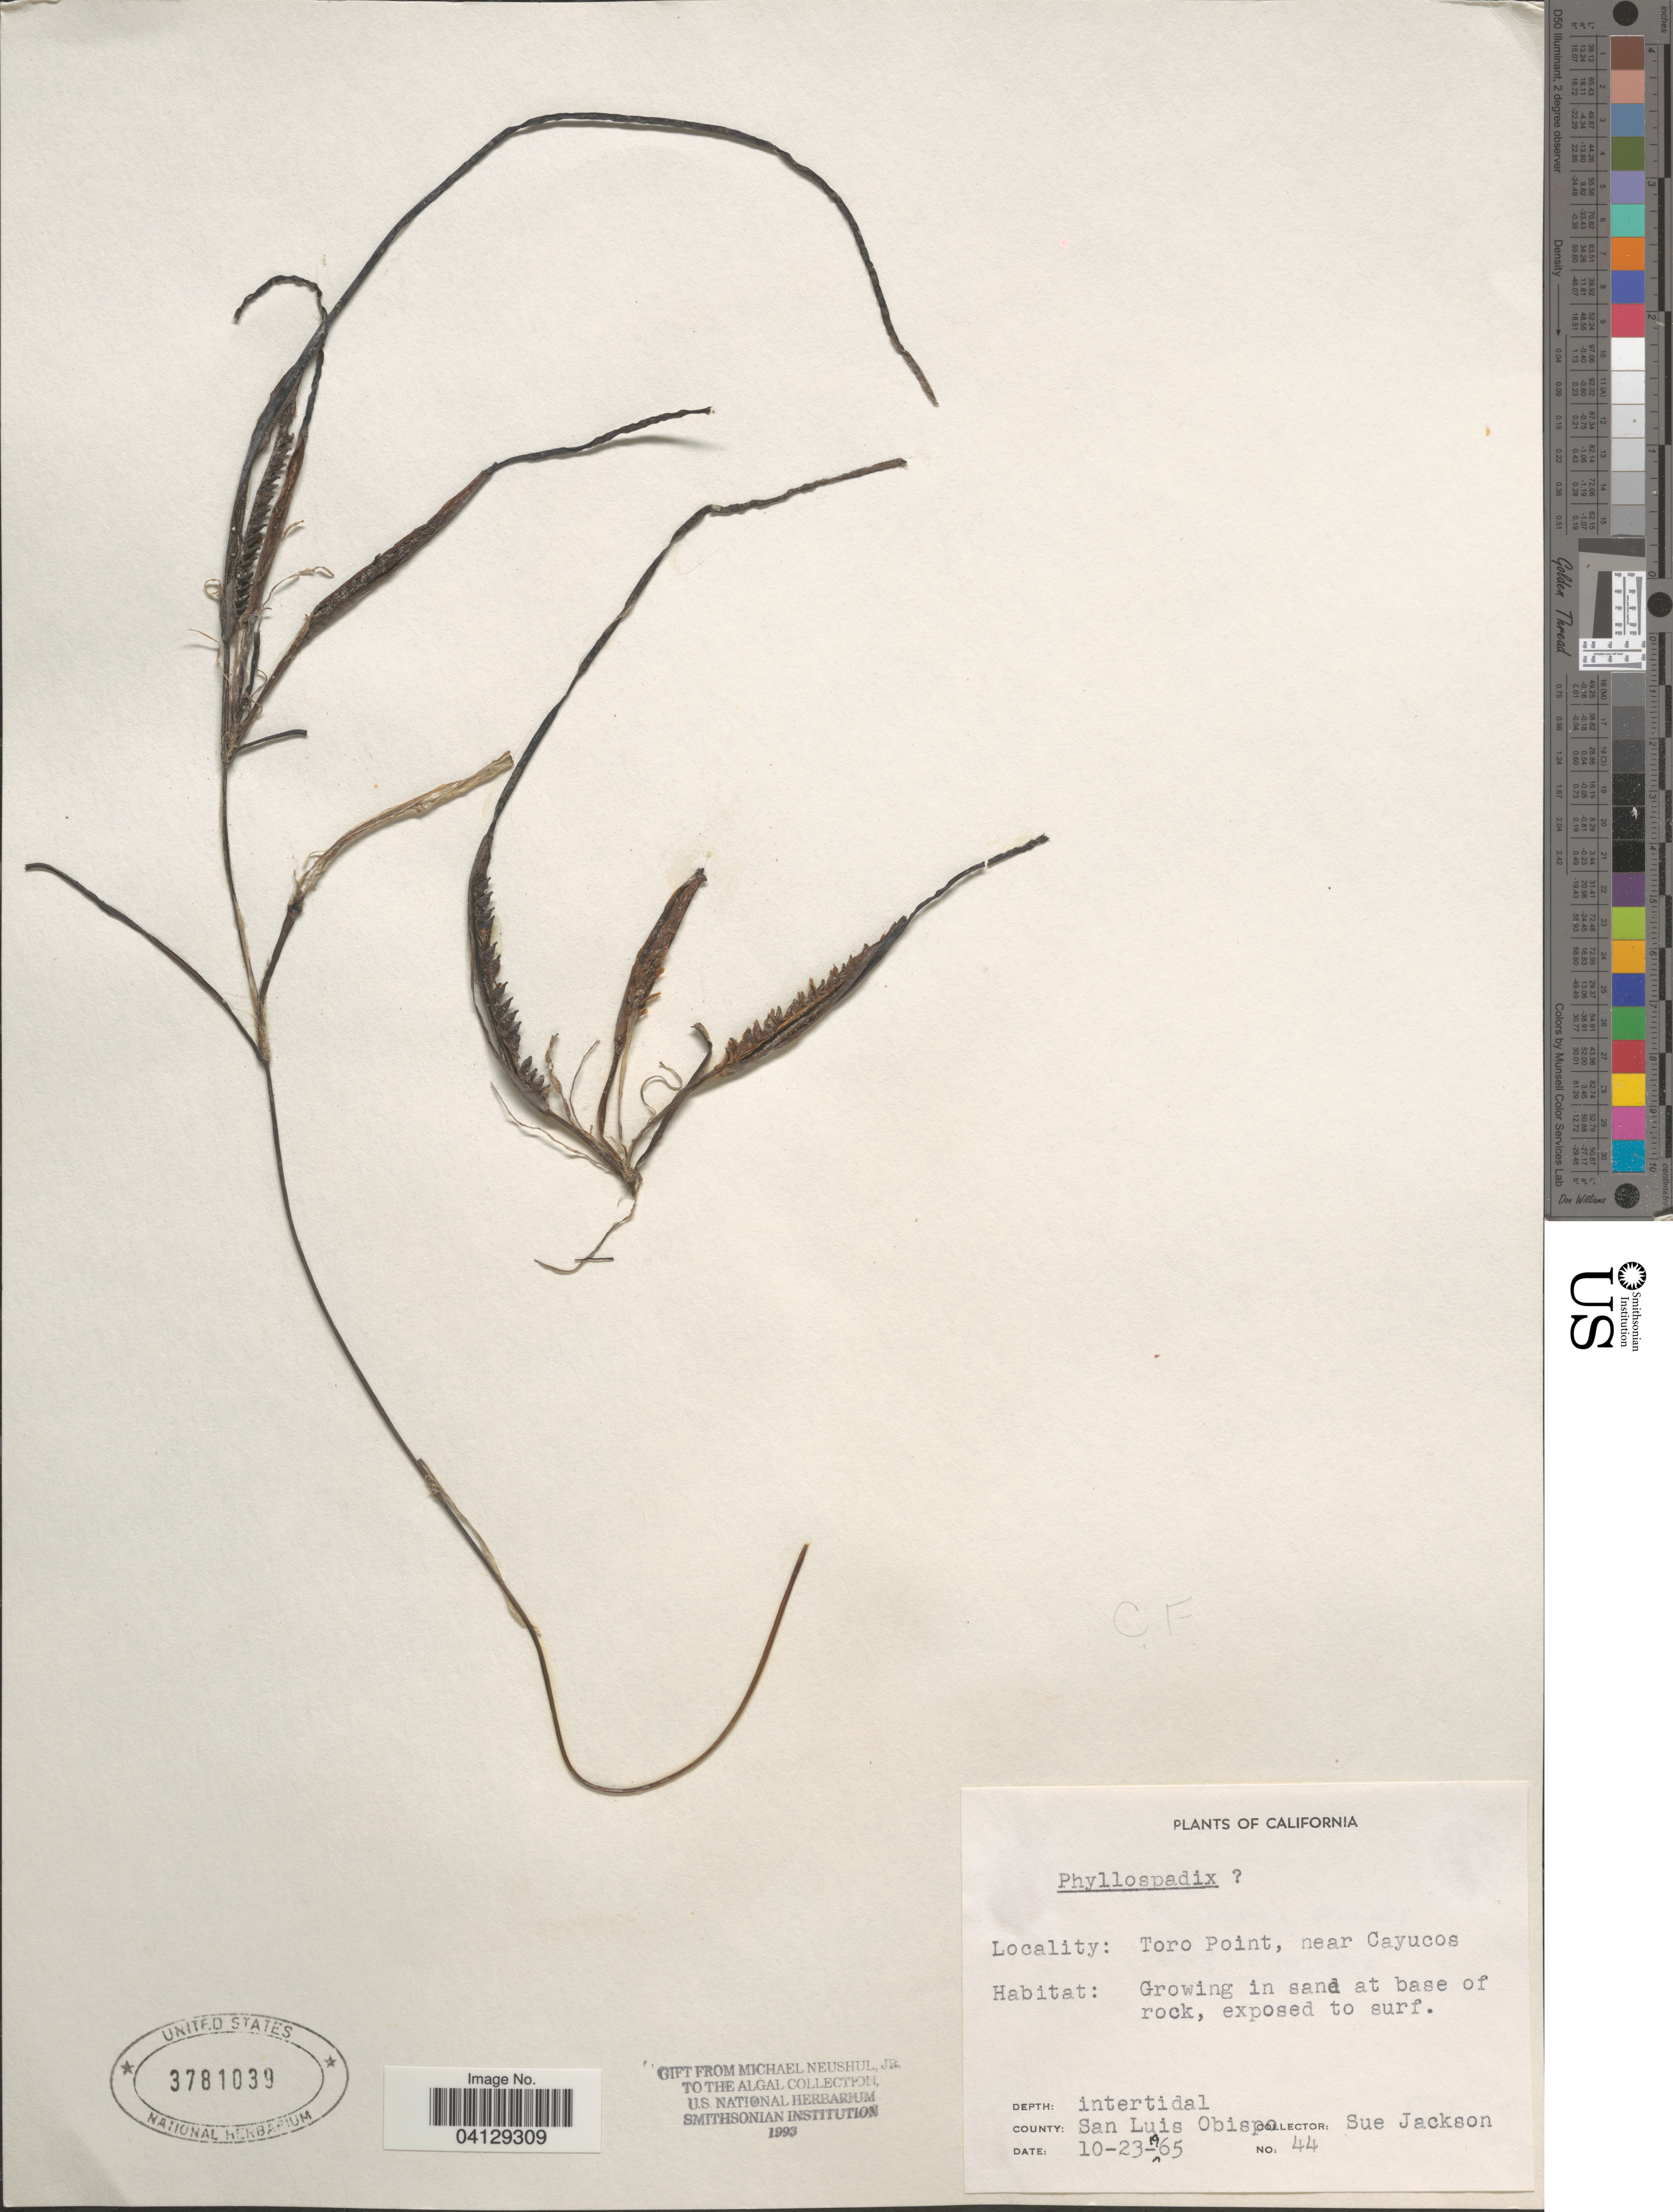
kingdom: Plantae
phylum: Tracheophyta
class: Liliopsida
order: Alismatales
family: Zosteraceae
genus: Phyllospadix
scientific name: Phyllospadix sp.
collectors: S. Jackson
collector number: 44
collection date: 1965-10-23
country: United States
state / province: California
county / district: San Luis Obispo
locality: Toro Point, near Cayucos. County: San Luis Obispo.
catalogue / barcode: US 3781039